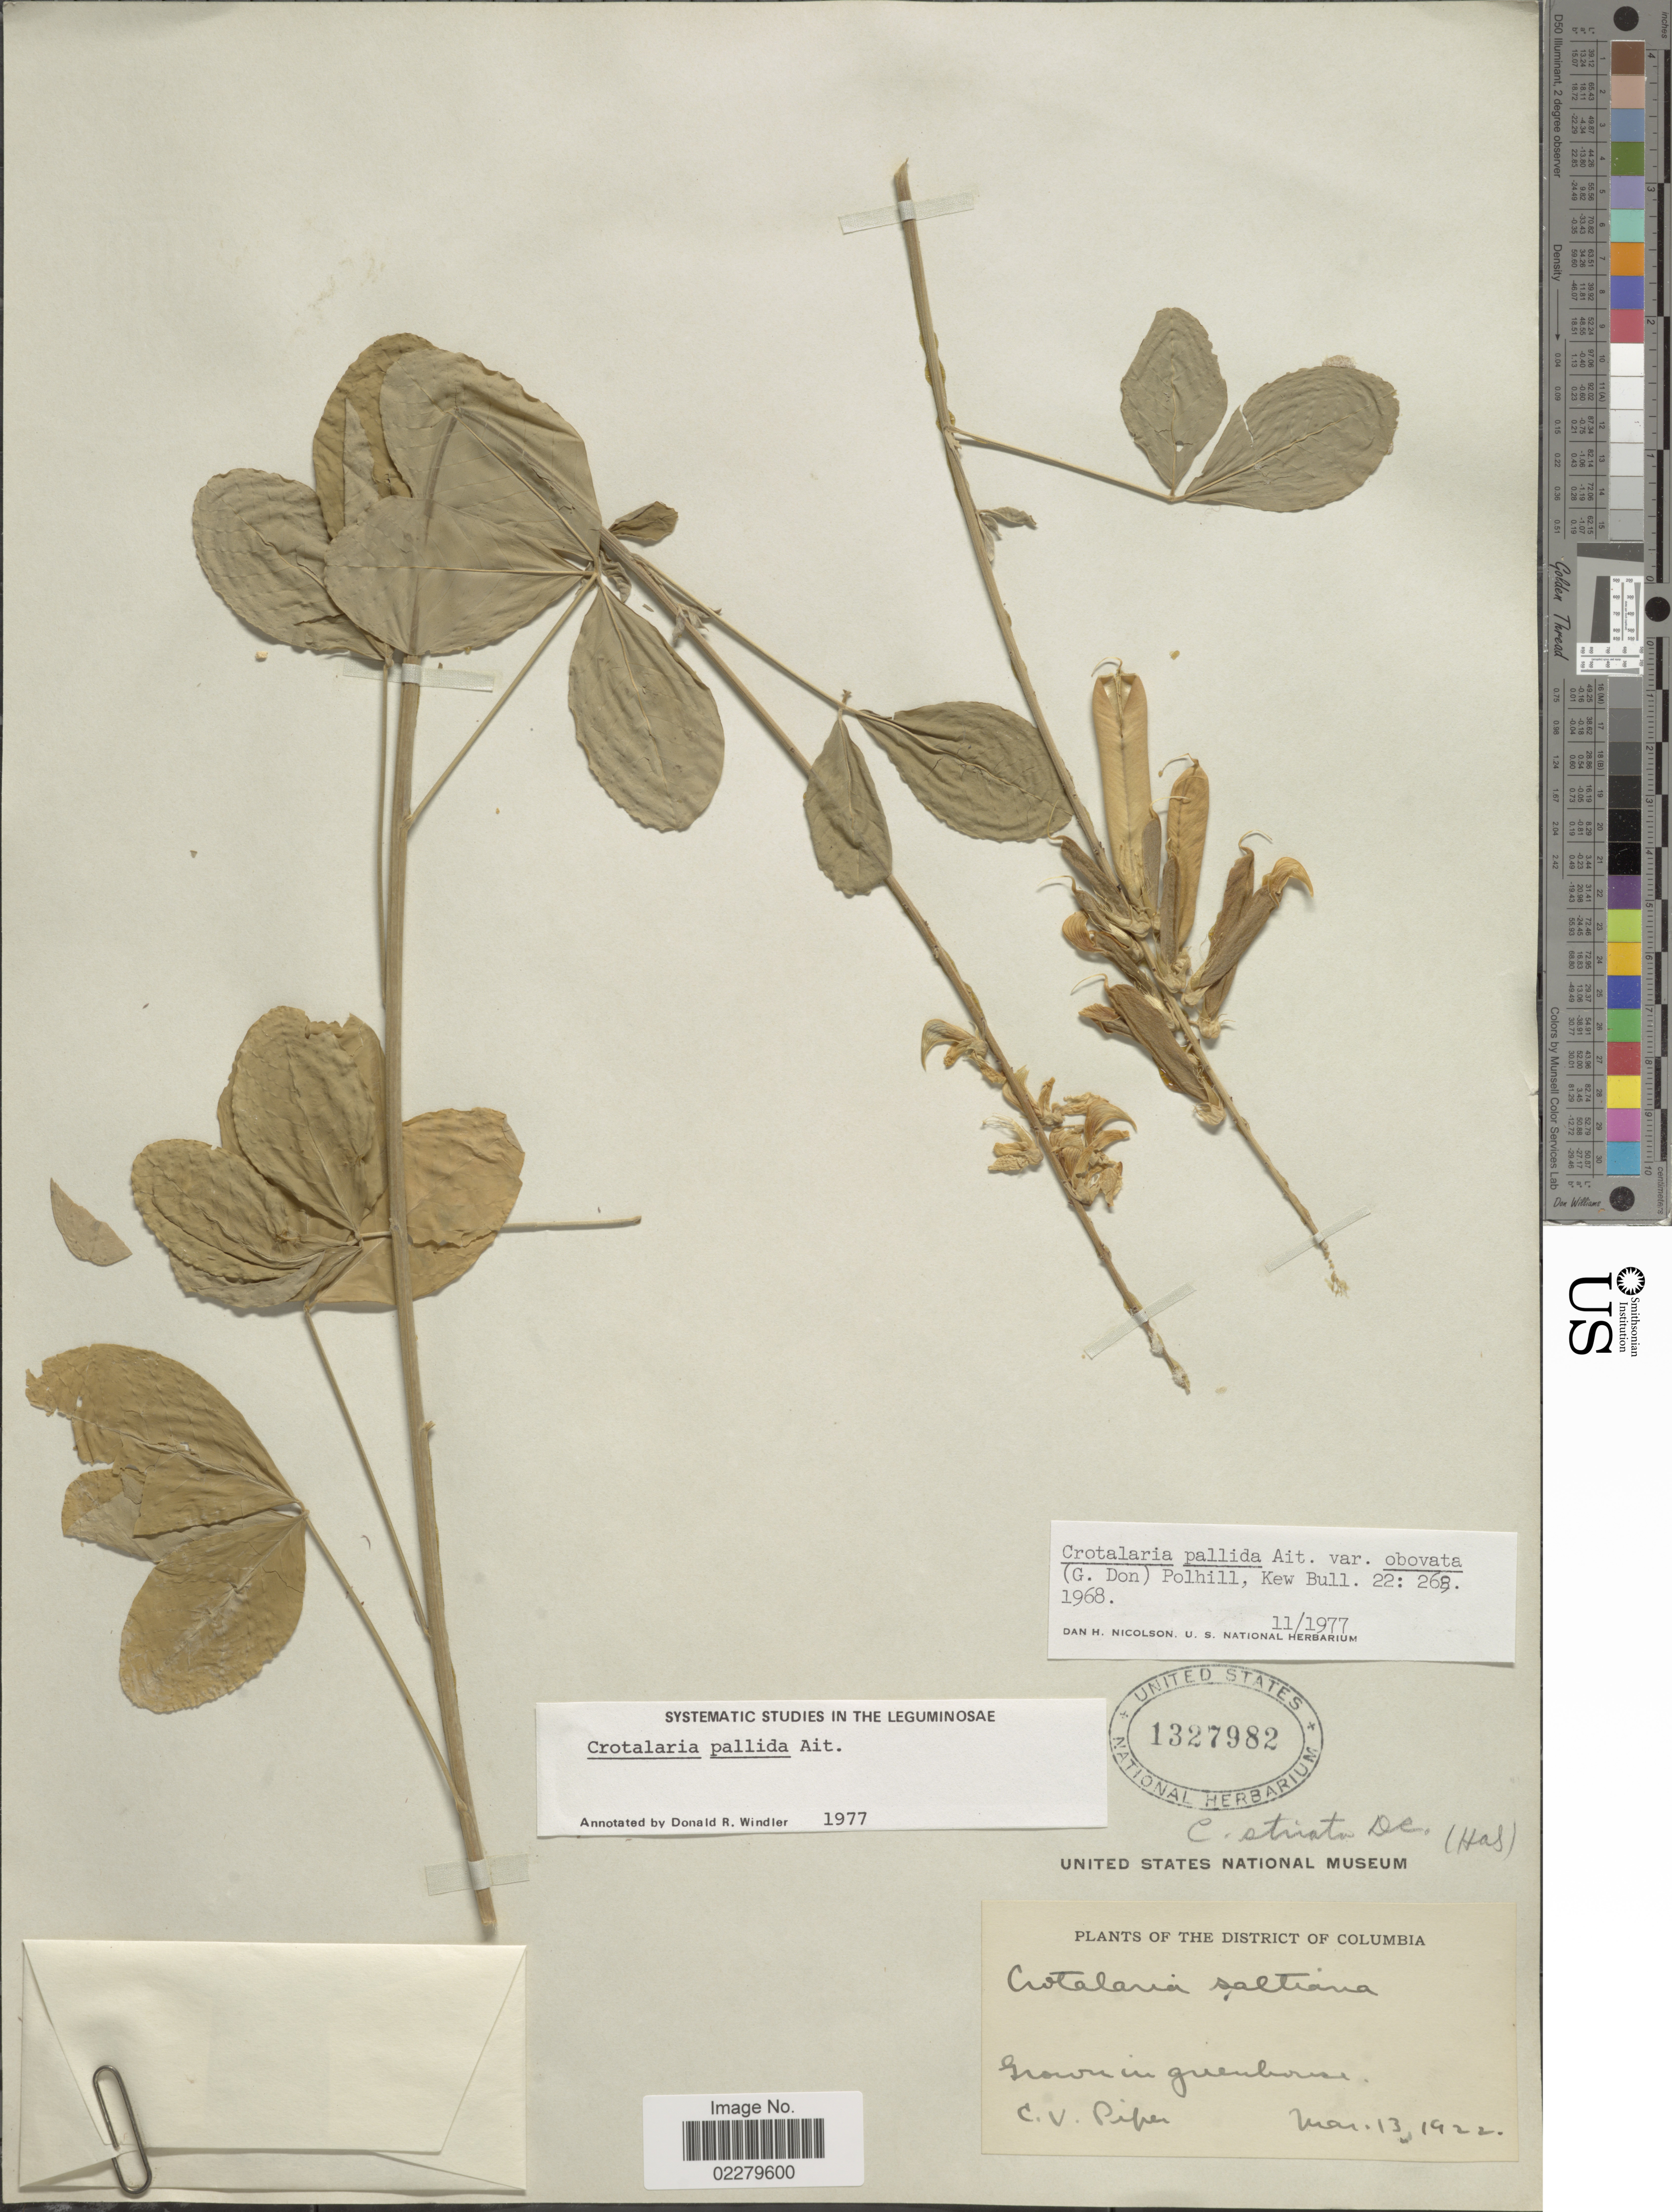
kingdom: Plantae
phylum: Tracheophyta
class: Magnoliopsida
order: Fabales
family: Fabaceae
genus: Crotalaria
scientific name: Crotalaria pallida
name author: Aiton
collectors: C. V. Piper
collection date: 1922-05-13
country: United States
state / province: District of Columbia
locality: Grown in greenhouse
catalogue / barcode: US 1327982